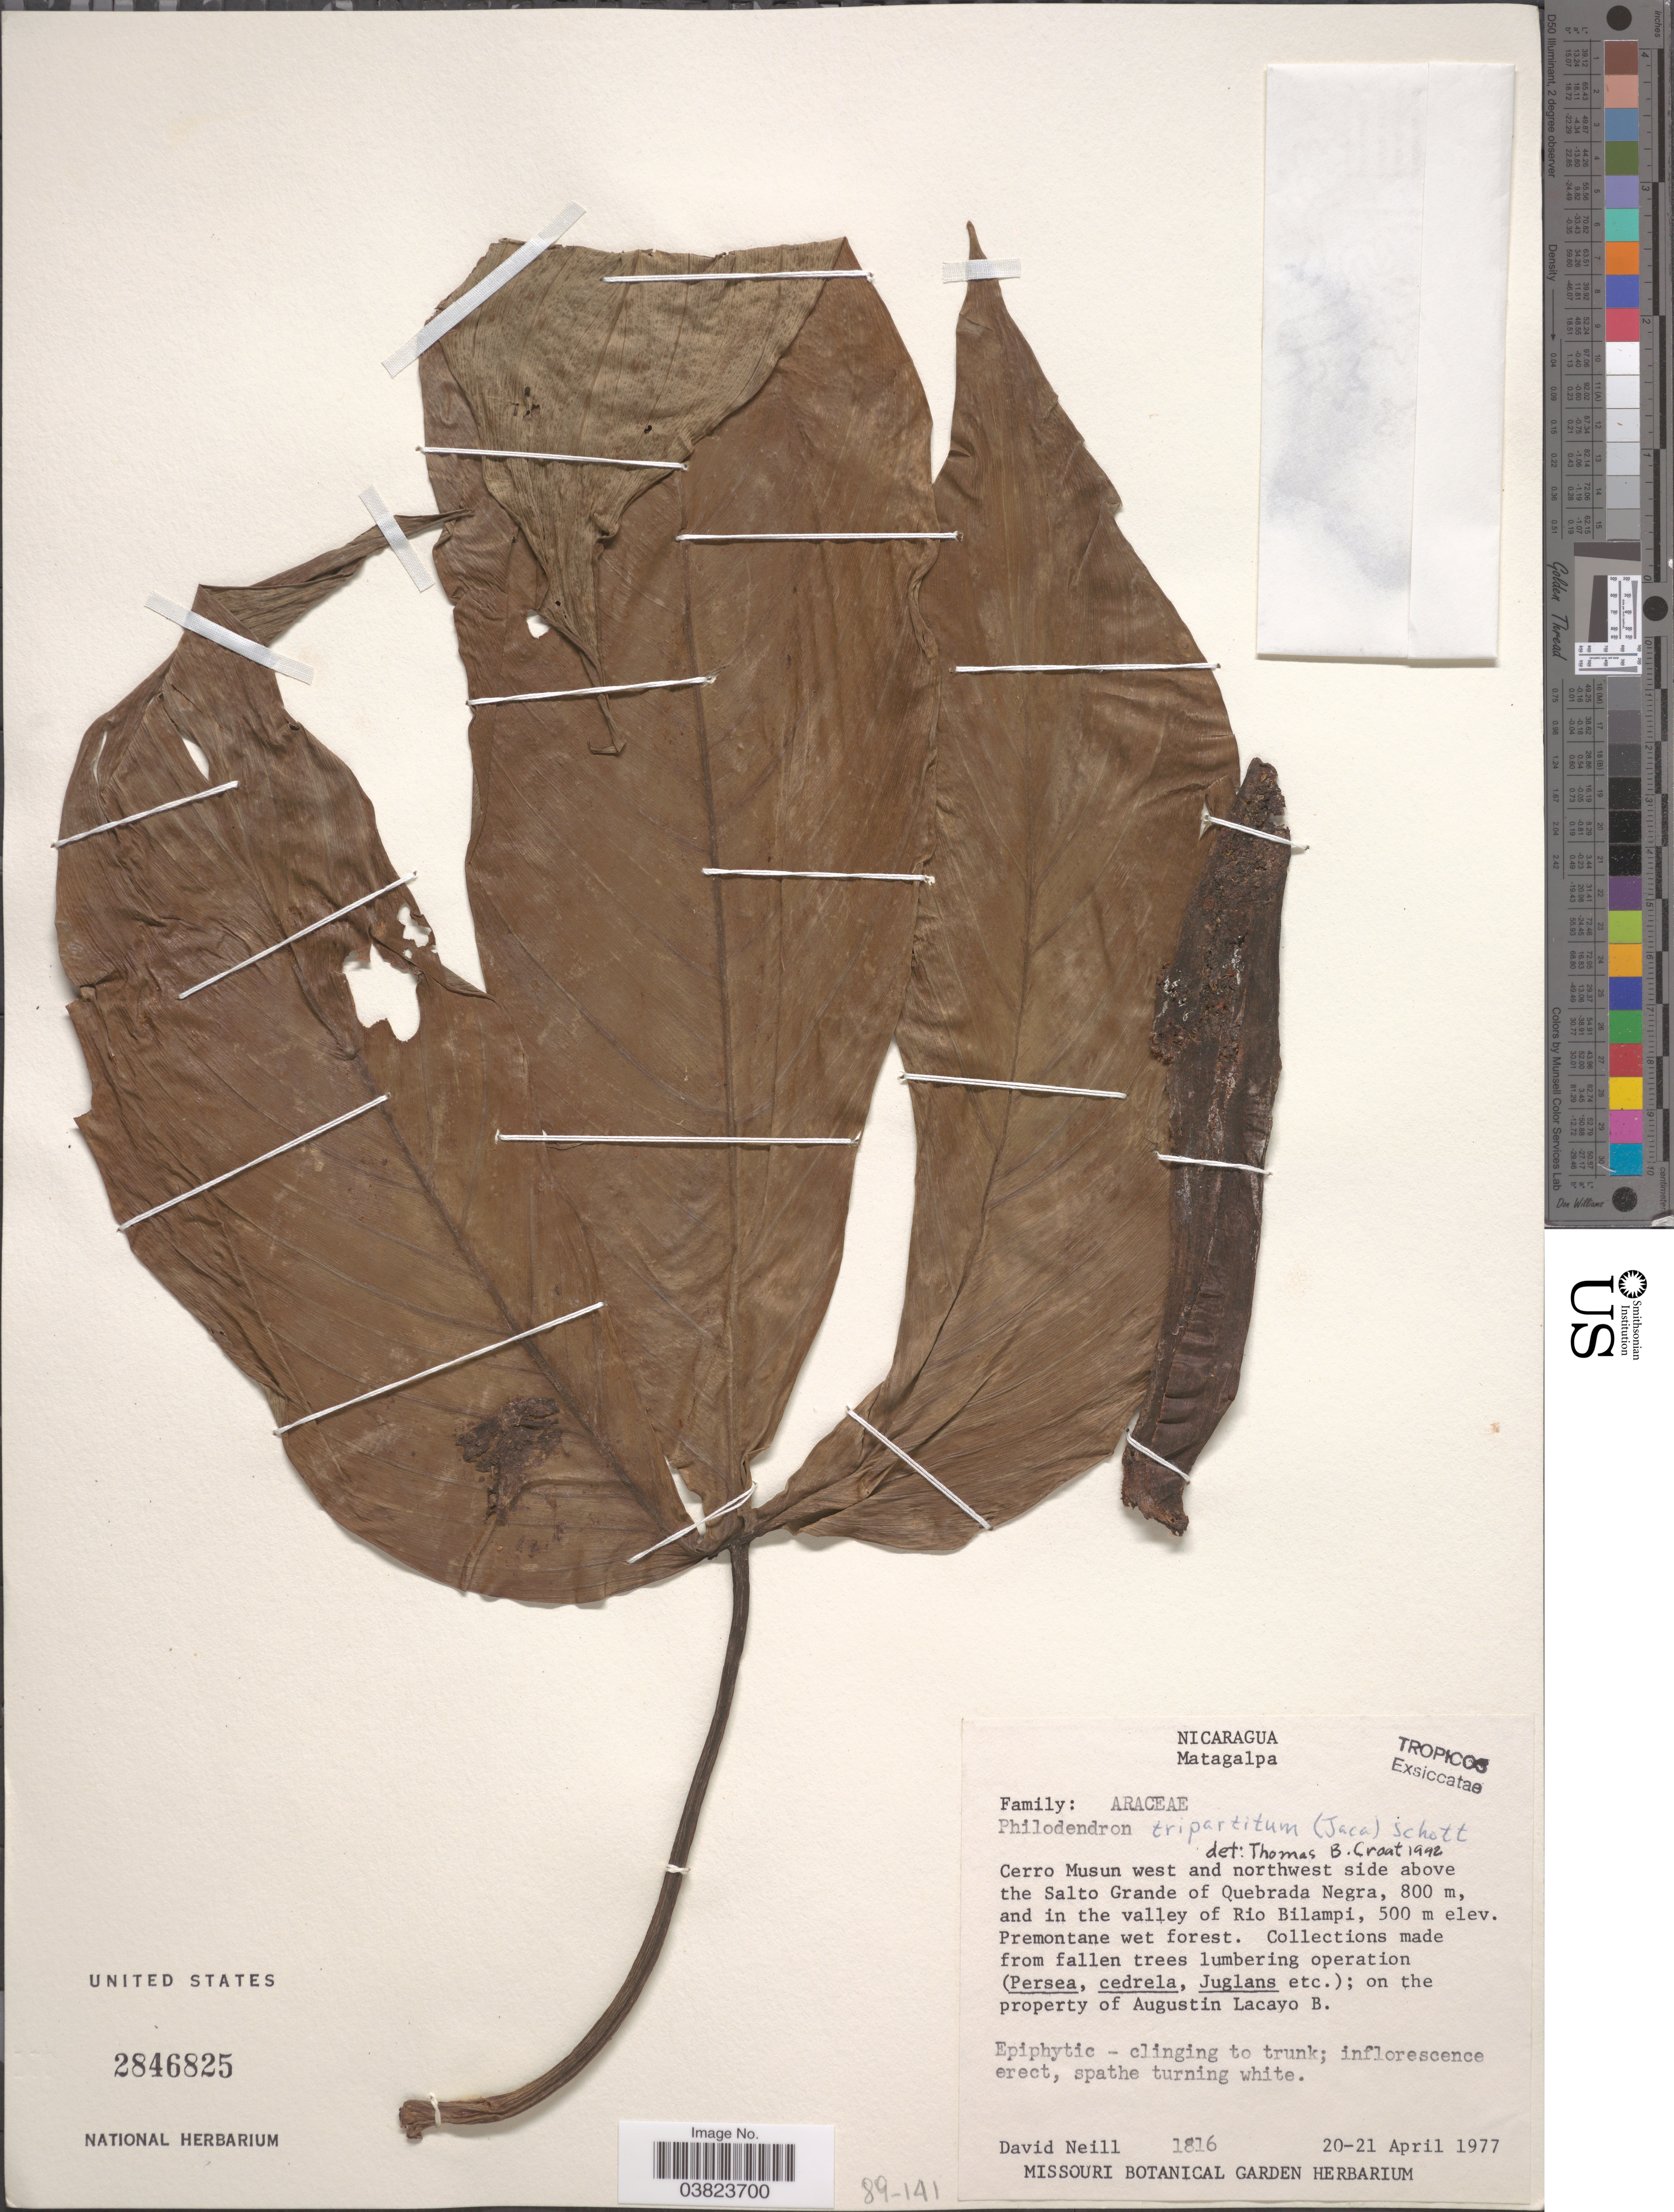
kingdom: Plantae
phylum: Tracheophyta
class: Liliopsida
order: Alismatales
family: Araceae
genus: Philodendron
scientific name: Philodendron tripartitum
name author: (Jacq.) Schott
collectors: D. A. Neill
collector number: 1816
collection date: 1977-04-20/1977-04-21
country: Nicaragua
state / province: Matagalpa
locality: Cerro Musum west and northwest side above the Salto Grande of Quebrada Negra, and in the valley of the Rio Bilampi.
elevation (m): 500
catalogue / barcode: US 2846825